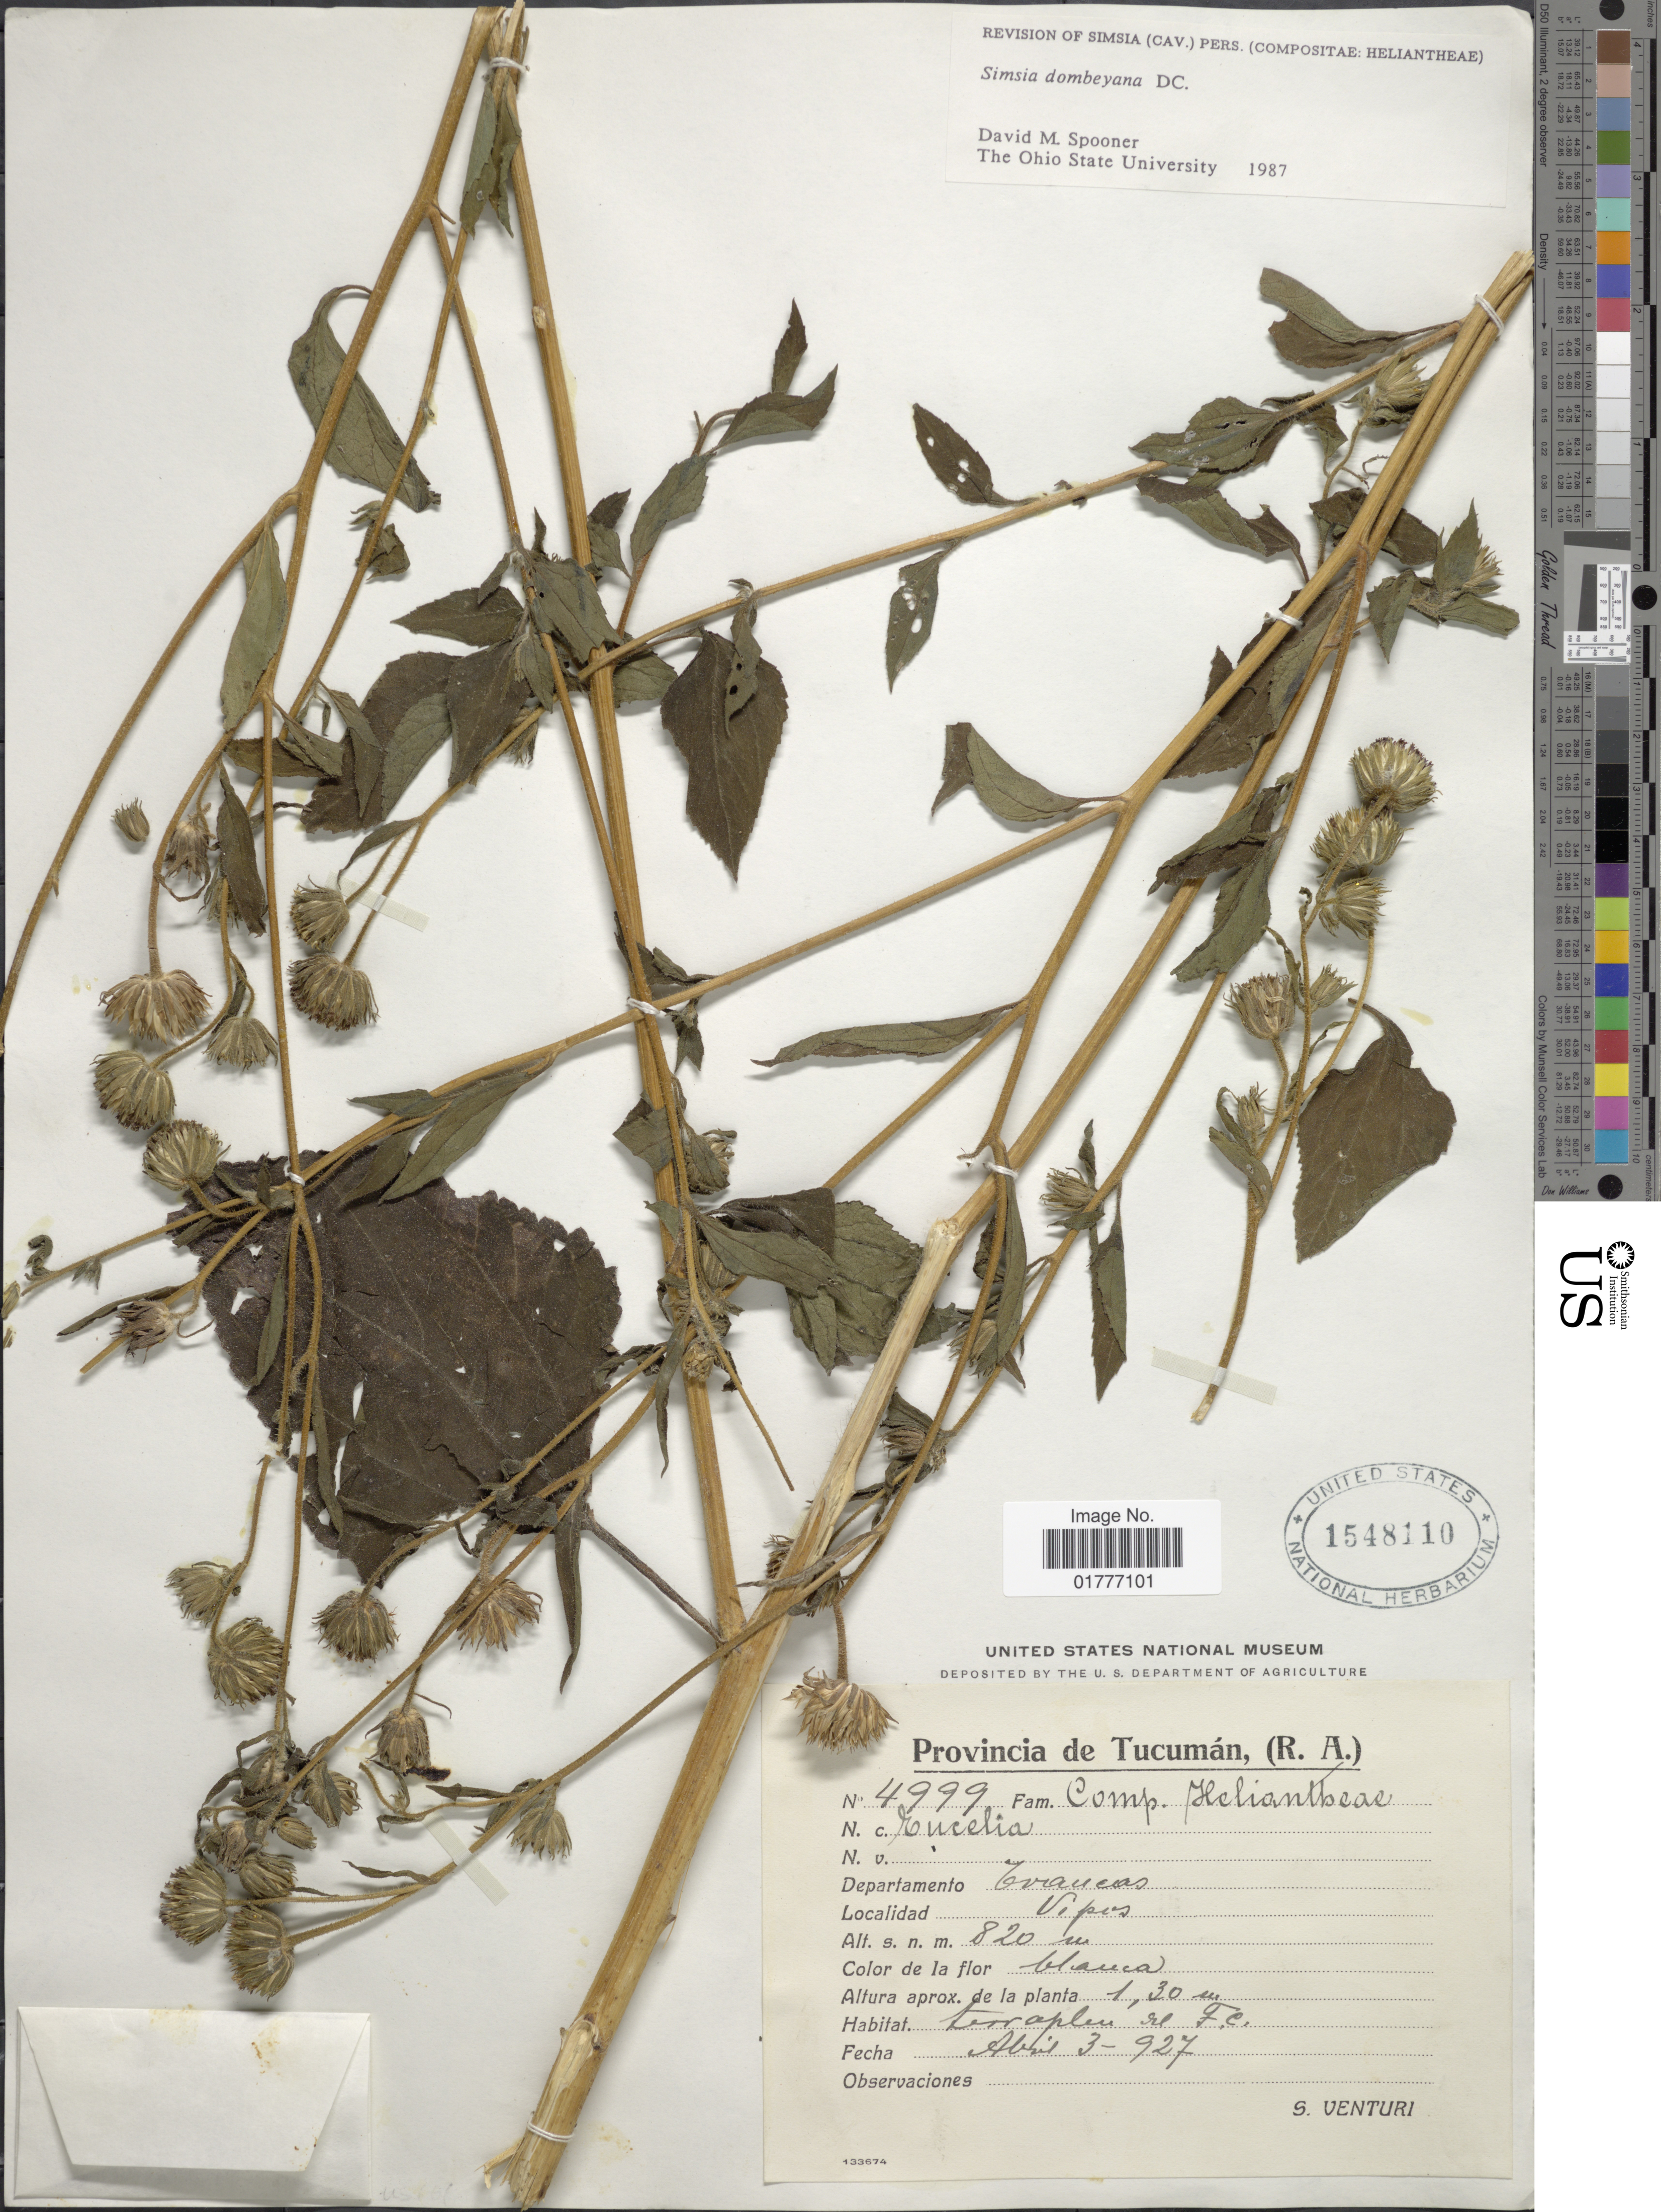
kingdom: Plantae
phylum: Tracheophyta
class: Magnoliopsida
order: Asterales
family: Asteraceae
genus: Simsia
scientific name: Simsia dombeyana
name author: DC.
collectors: S. Venturi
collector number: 4999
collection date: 1927-04-03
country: Argentina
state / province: Tucuman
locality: Departamento Trancas. Vipos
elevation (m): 820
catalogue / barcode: US 1548110